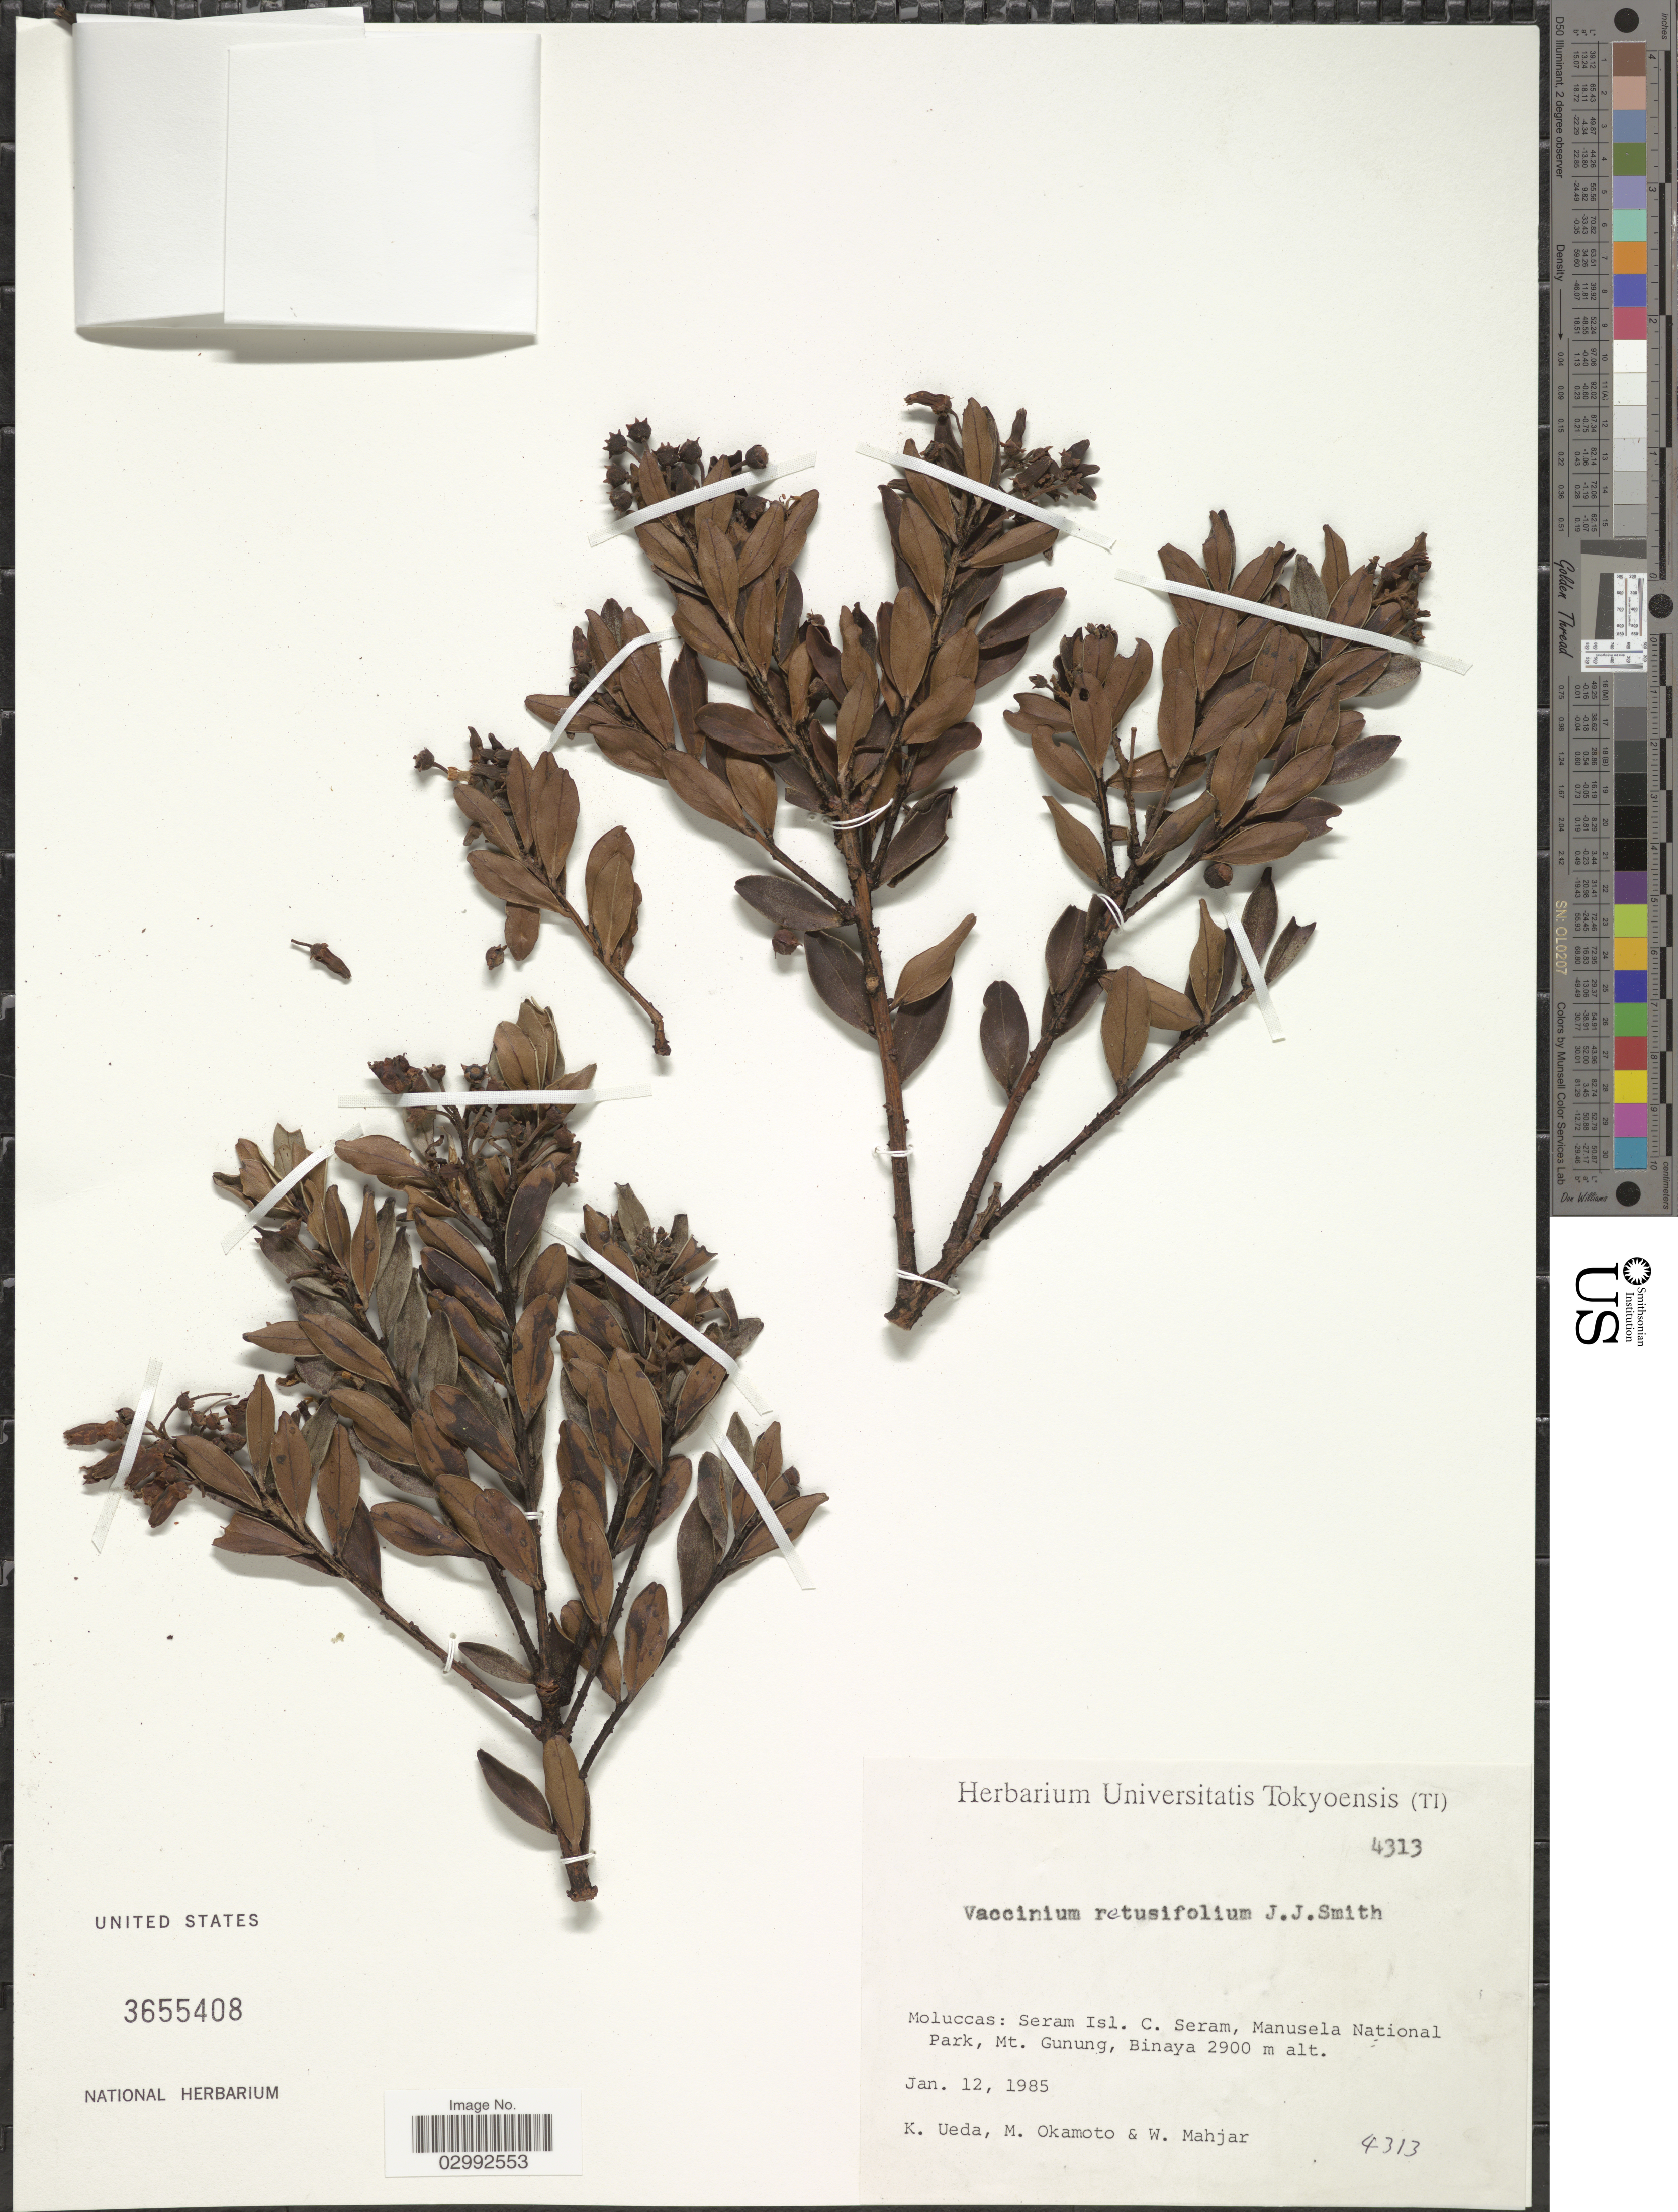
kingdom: Plantae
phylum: Tracheophyta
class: Magnoliopsida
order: Ericales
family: Ericaceae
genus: Vaccinium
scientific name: Vaccinium retusifolium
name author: J.J. Sm.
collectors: K. Ueda, M. Okamoto & U.W. Mahjar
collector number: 4313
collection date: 1985-01-12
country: Indonesia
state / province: Maluku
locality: Moluccas: Seram Isl. C. Seram, Manusela National park, Mt. Gunung, Binaya.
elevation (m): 2900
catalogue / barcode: US 3655408